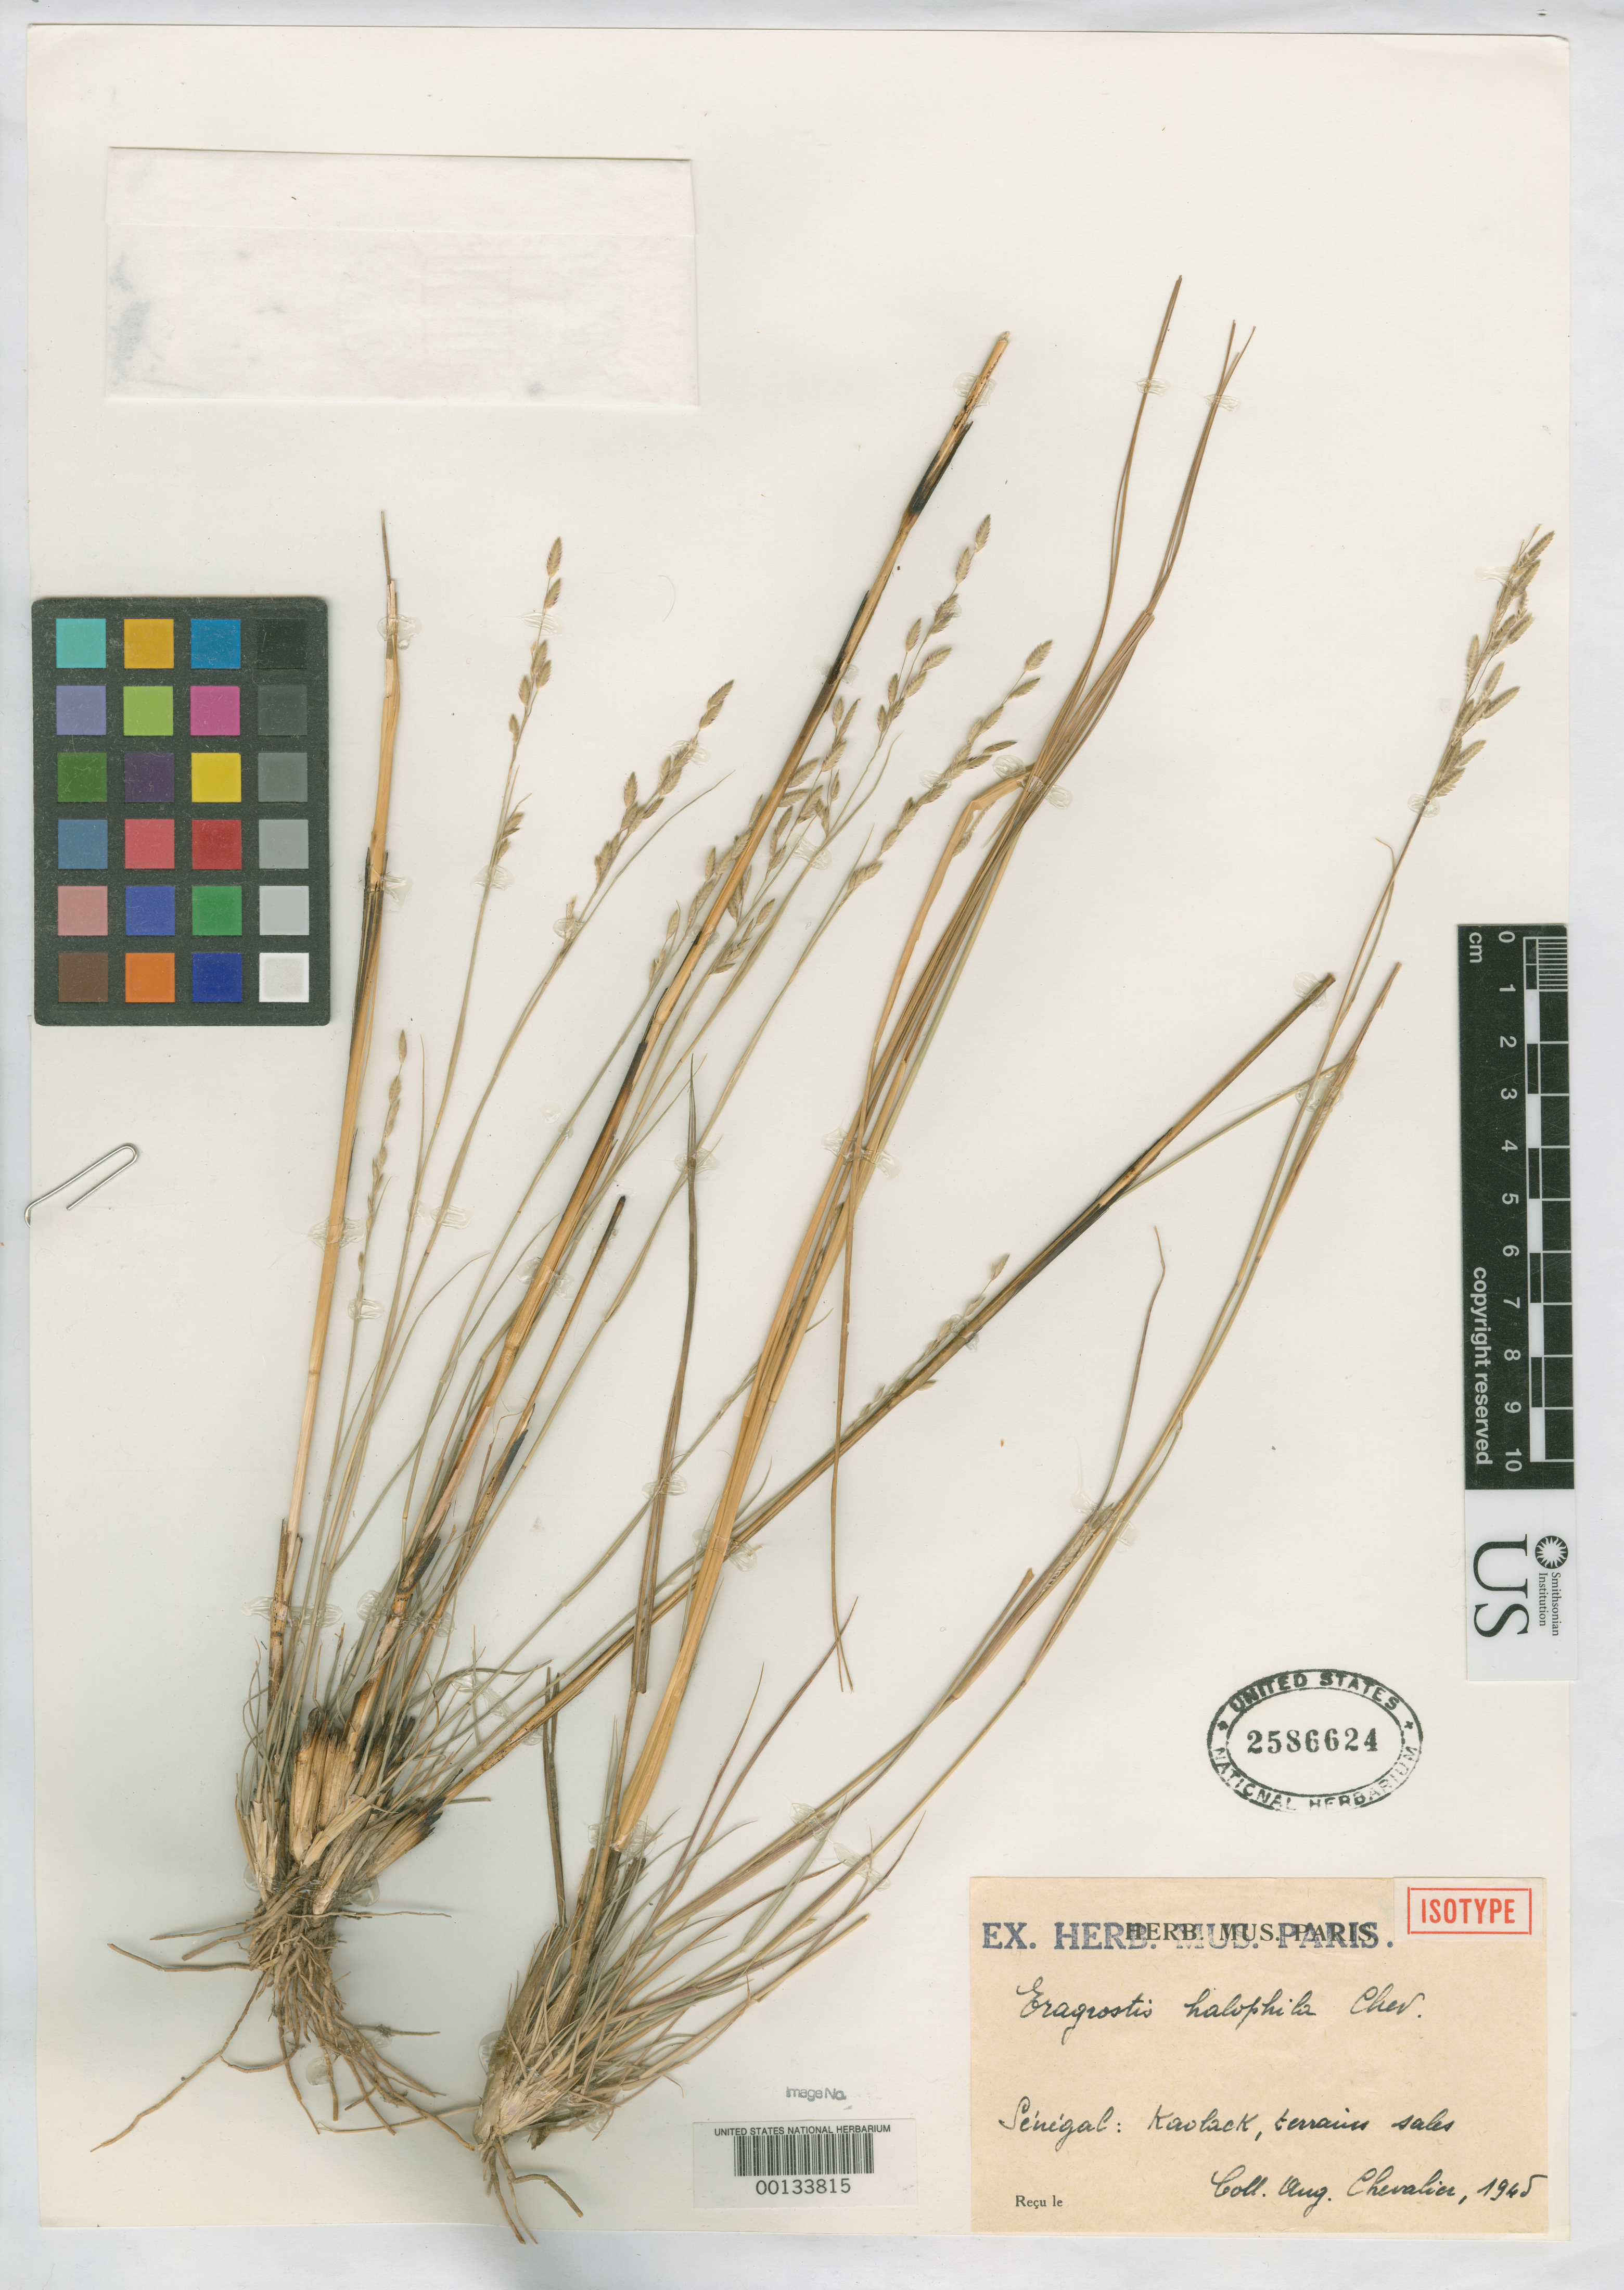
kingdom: Plantae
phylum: Tracheophyta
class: Liliopsida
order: Poales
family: Poaceae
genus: Eragrostis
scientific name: Eragrostis halophila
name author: A. Chev.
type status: Isotype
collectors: A. J. Chevalier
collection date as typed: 1945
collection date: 1945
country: Senegal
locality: Kaolack.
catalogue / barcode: US 2586624